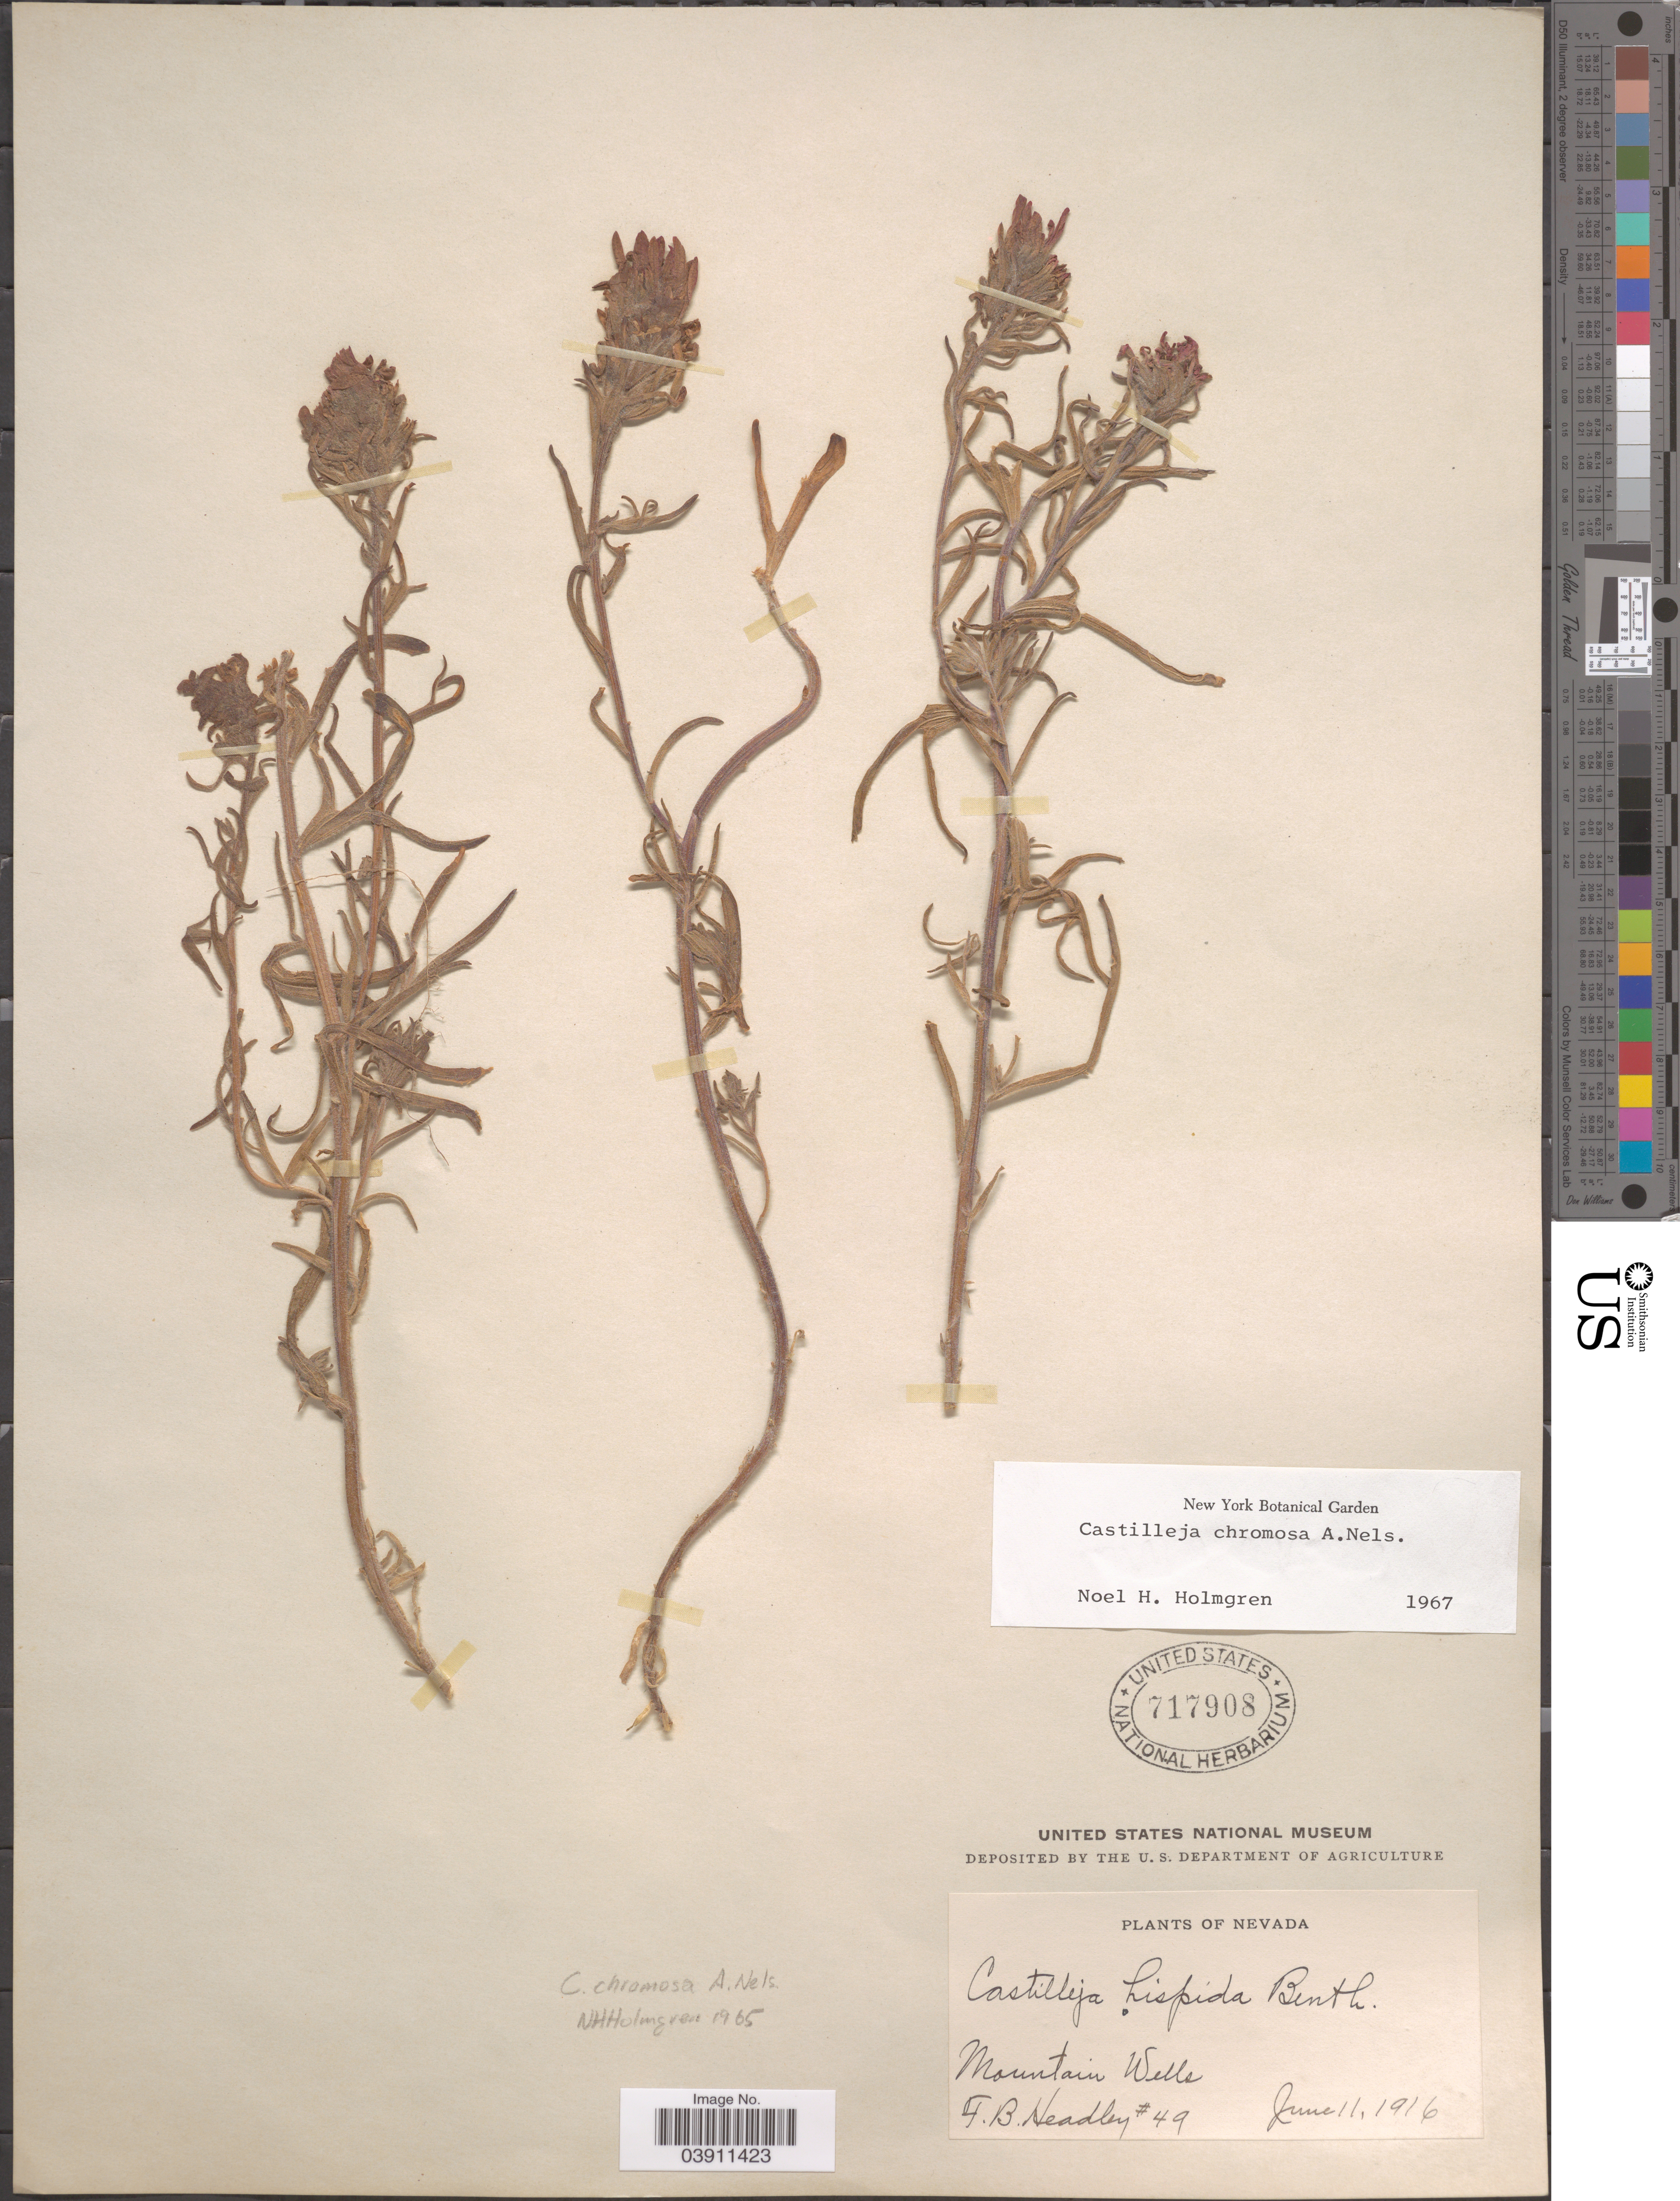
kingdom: Plantae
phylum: Tracheophyta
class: Magnoliopsida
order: Lamiales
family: Orobanchaceae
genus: Castilleja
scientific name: Castilleja chromosa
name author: A. Nelson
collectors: F. B. Headley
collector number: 49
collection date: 1916-06-11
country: United States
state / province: Nevada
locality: Mountain Wells.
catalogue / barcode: US 717908